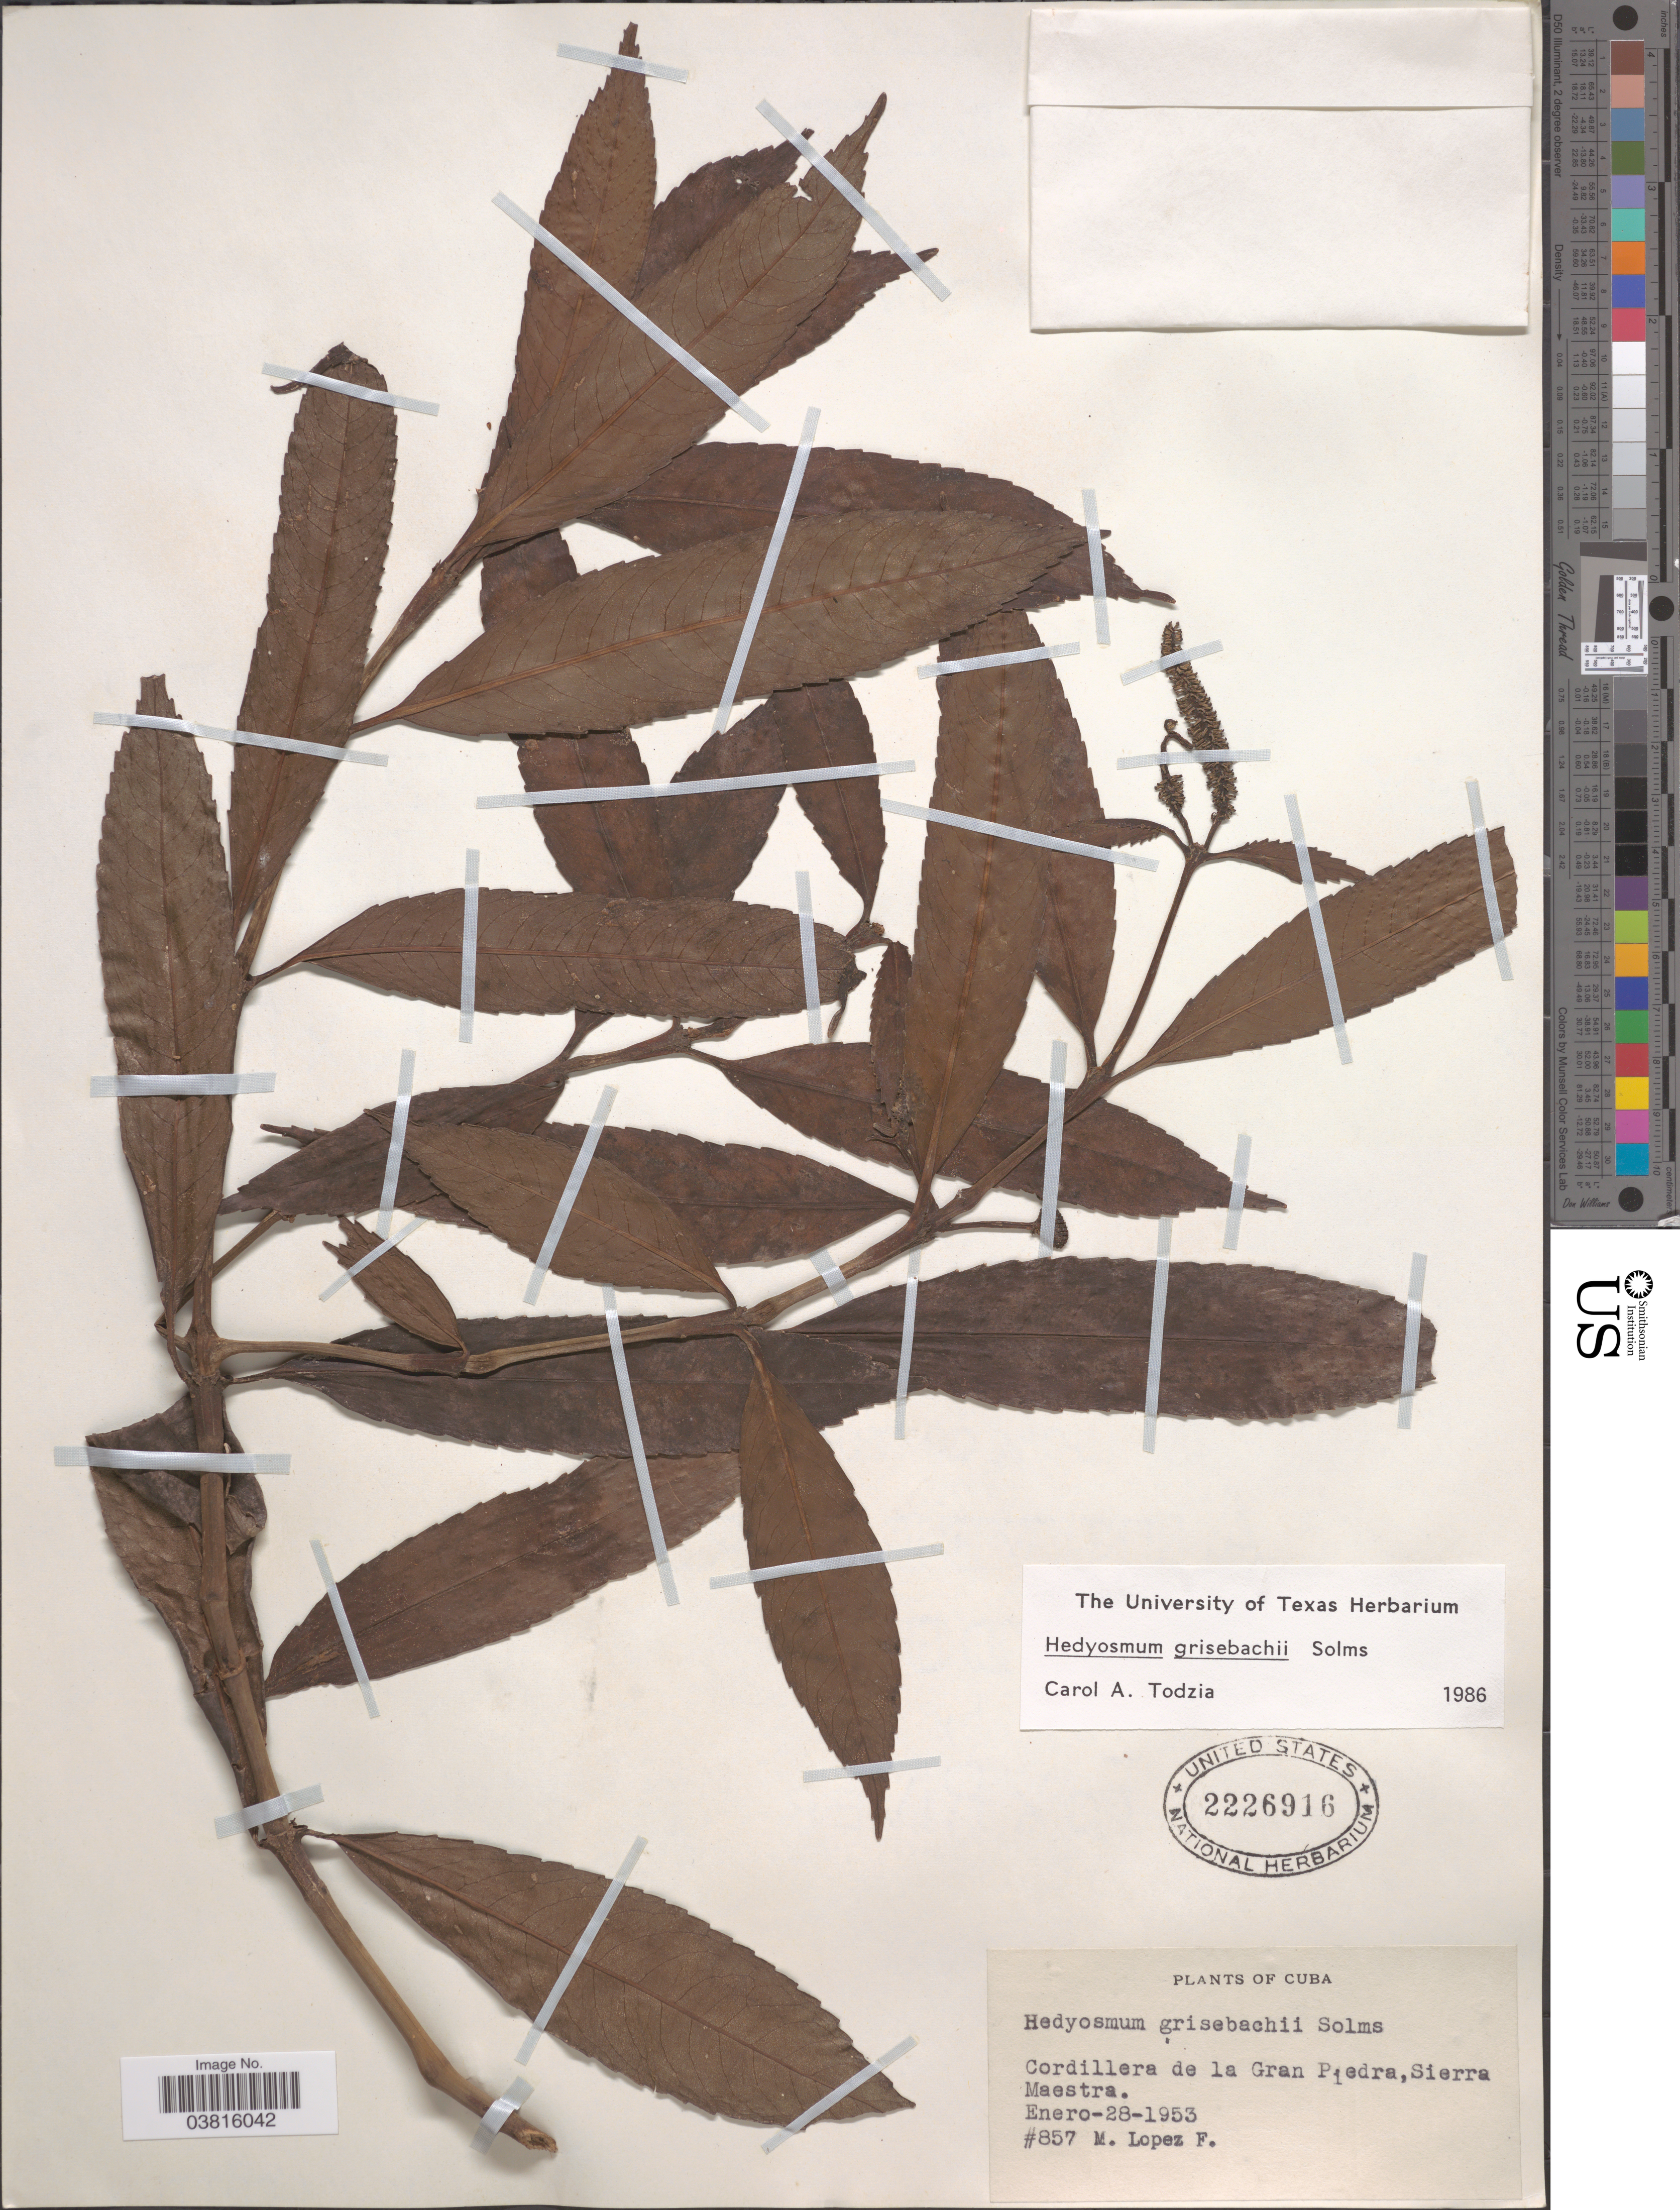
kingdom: Plantae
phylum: Tracheophyta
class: Magnoliopsida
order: Chloranthales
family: Chloranthaceae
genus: Hedyosmum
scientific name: Hedyosmum grisebachii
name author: Solms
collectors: M. López Figueiras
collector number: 857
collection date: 1953-01-28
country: Cuba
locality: Cordillera de la Gran Piedra, Sierra Maestra.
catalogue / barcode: US 2226916